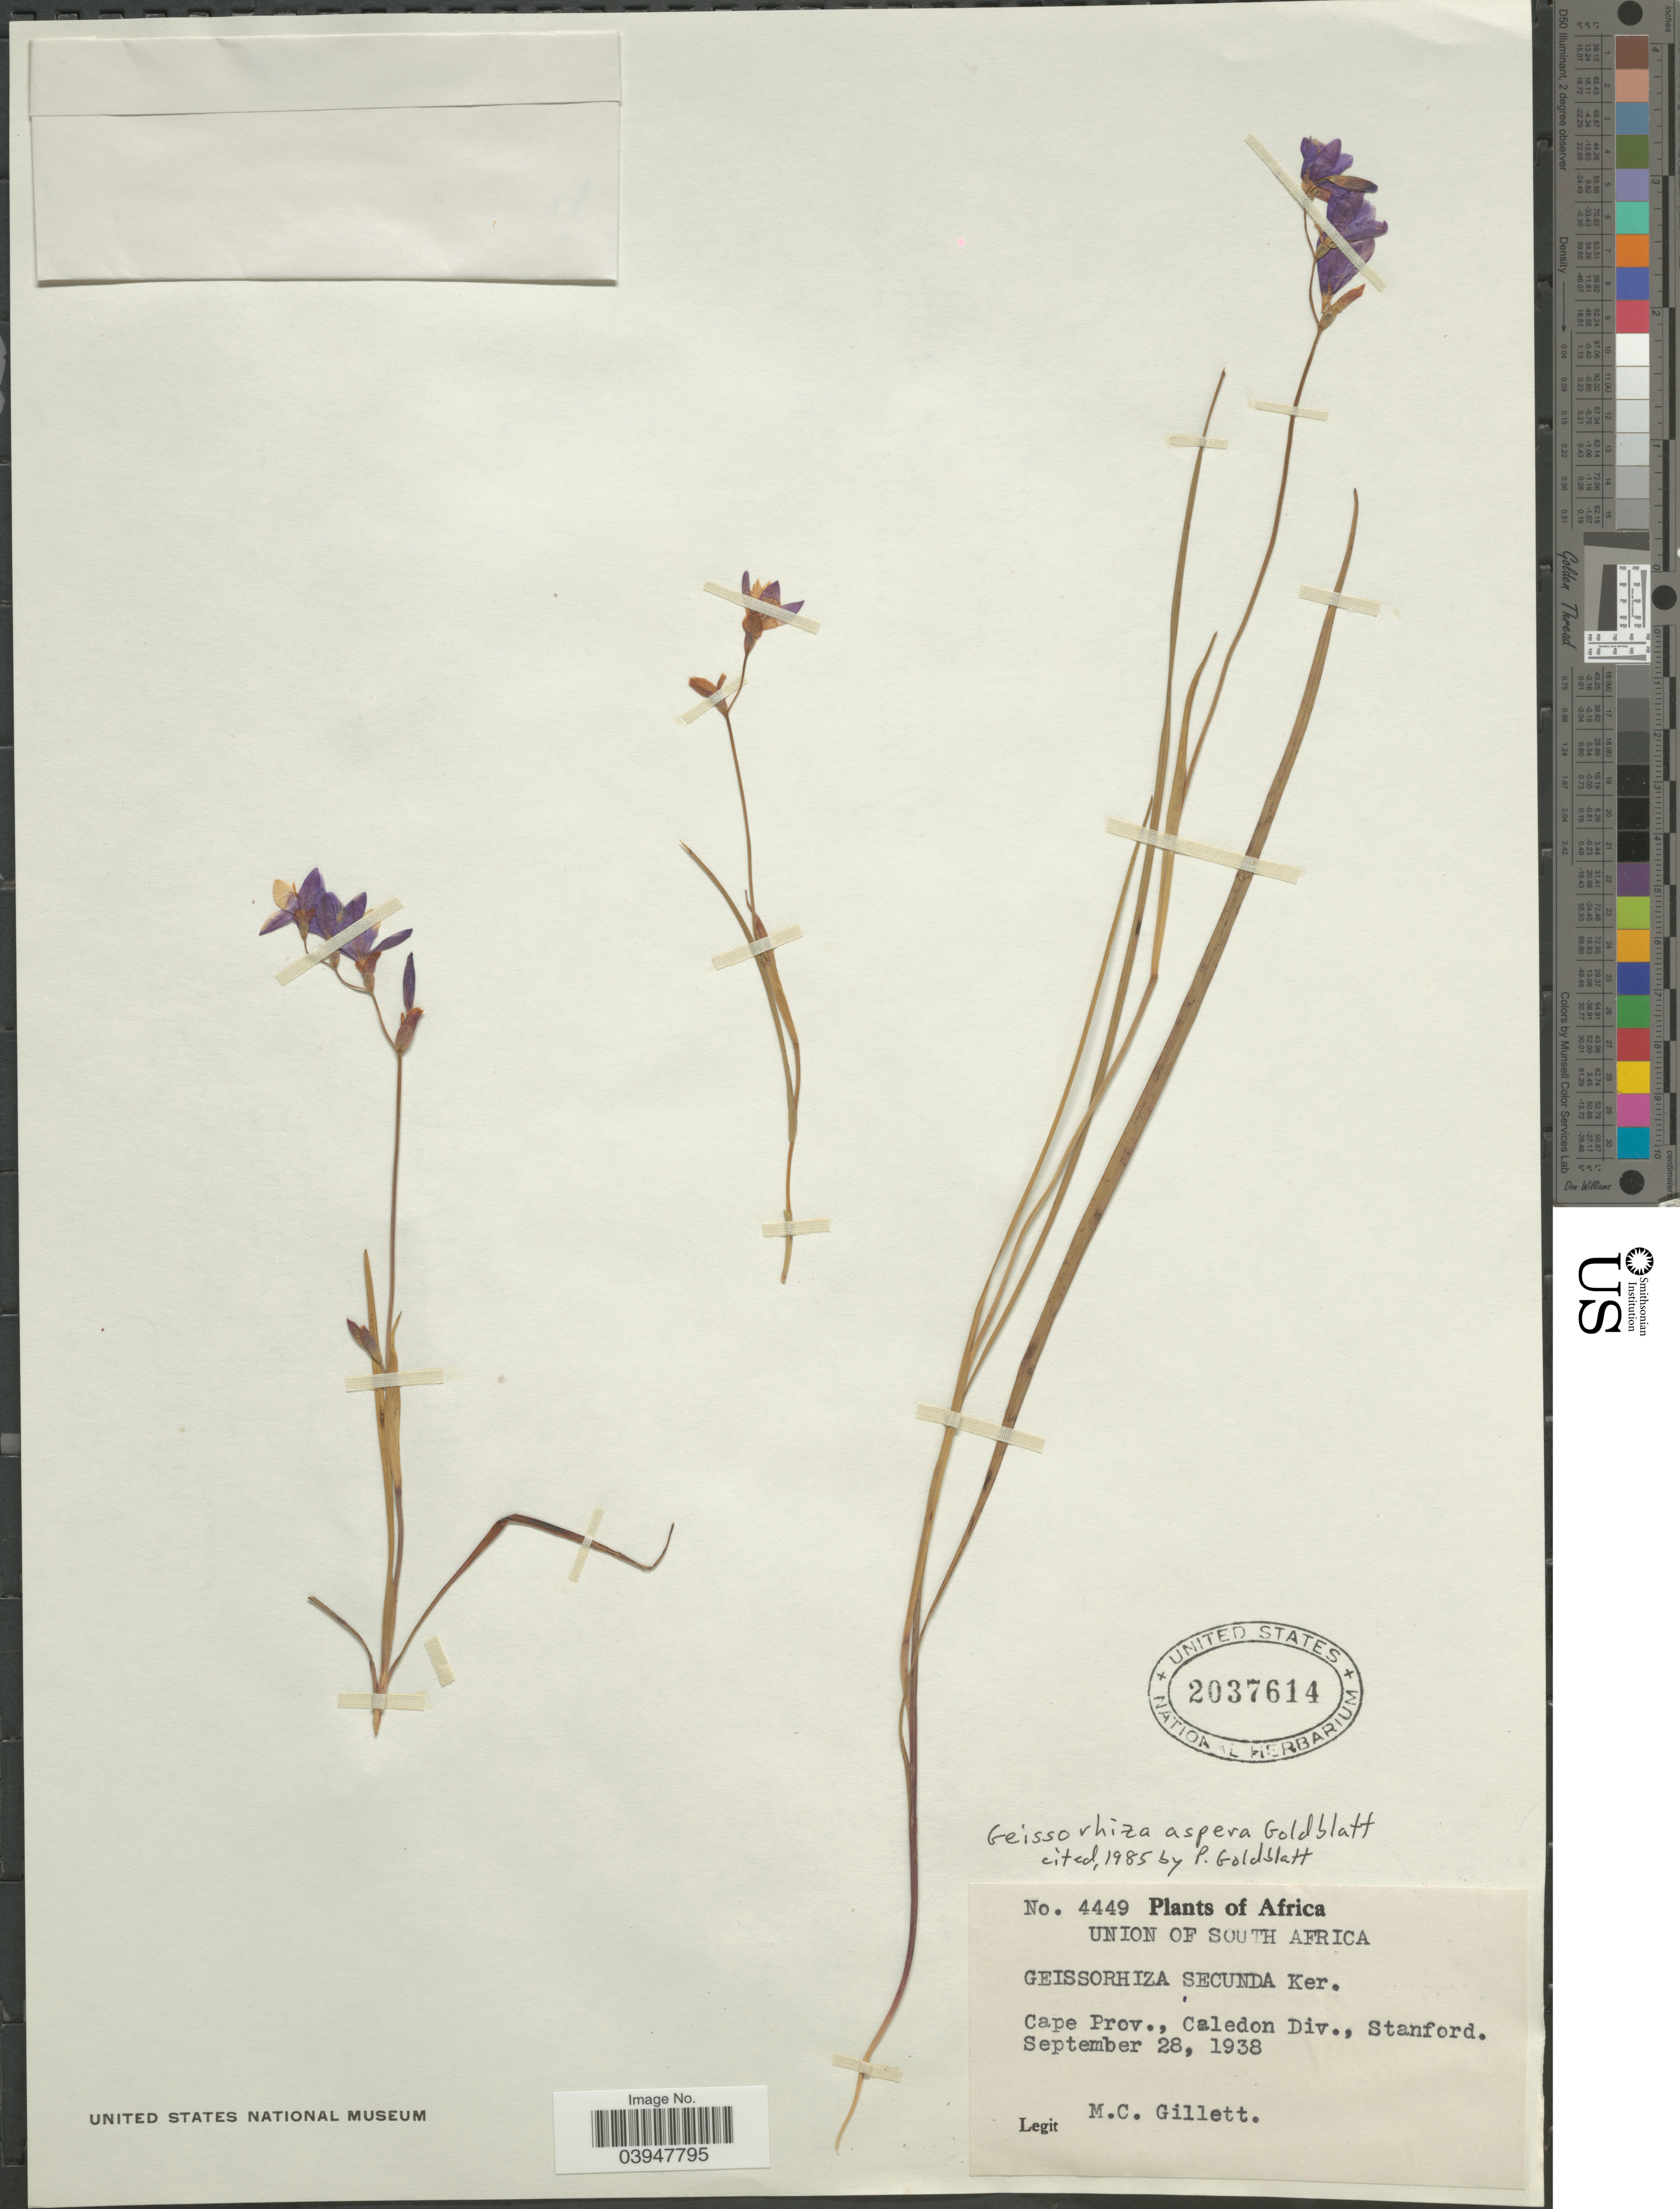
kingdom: Plantae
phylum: Tracheophyta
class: Liliopsida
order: Asparagales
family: Iridaceae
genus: Geissorhiza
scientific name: Geissorhiza aspera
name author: Goldblatt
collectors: M. Gillett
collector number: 4449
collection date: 1938-09-28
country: South Africa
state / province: Western Cape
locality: Caledon Div., Stanford.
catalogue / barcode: US 2037614